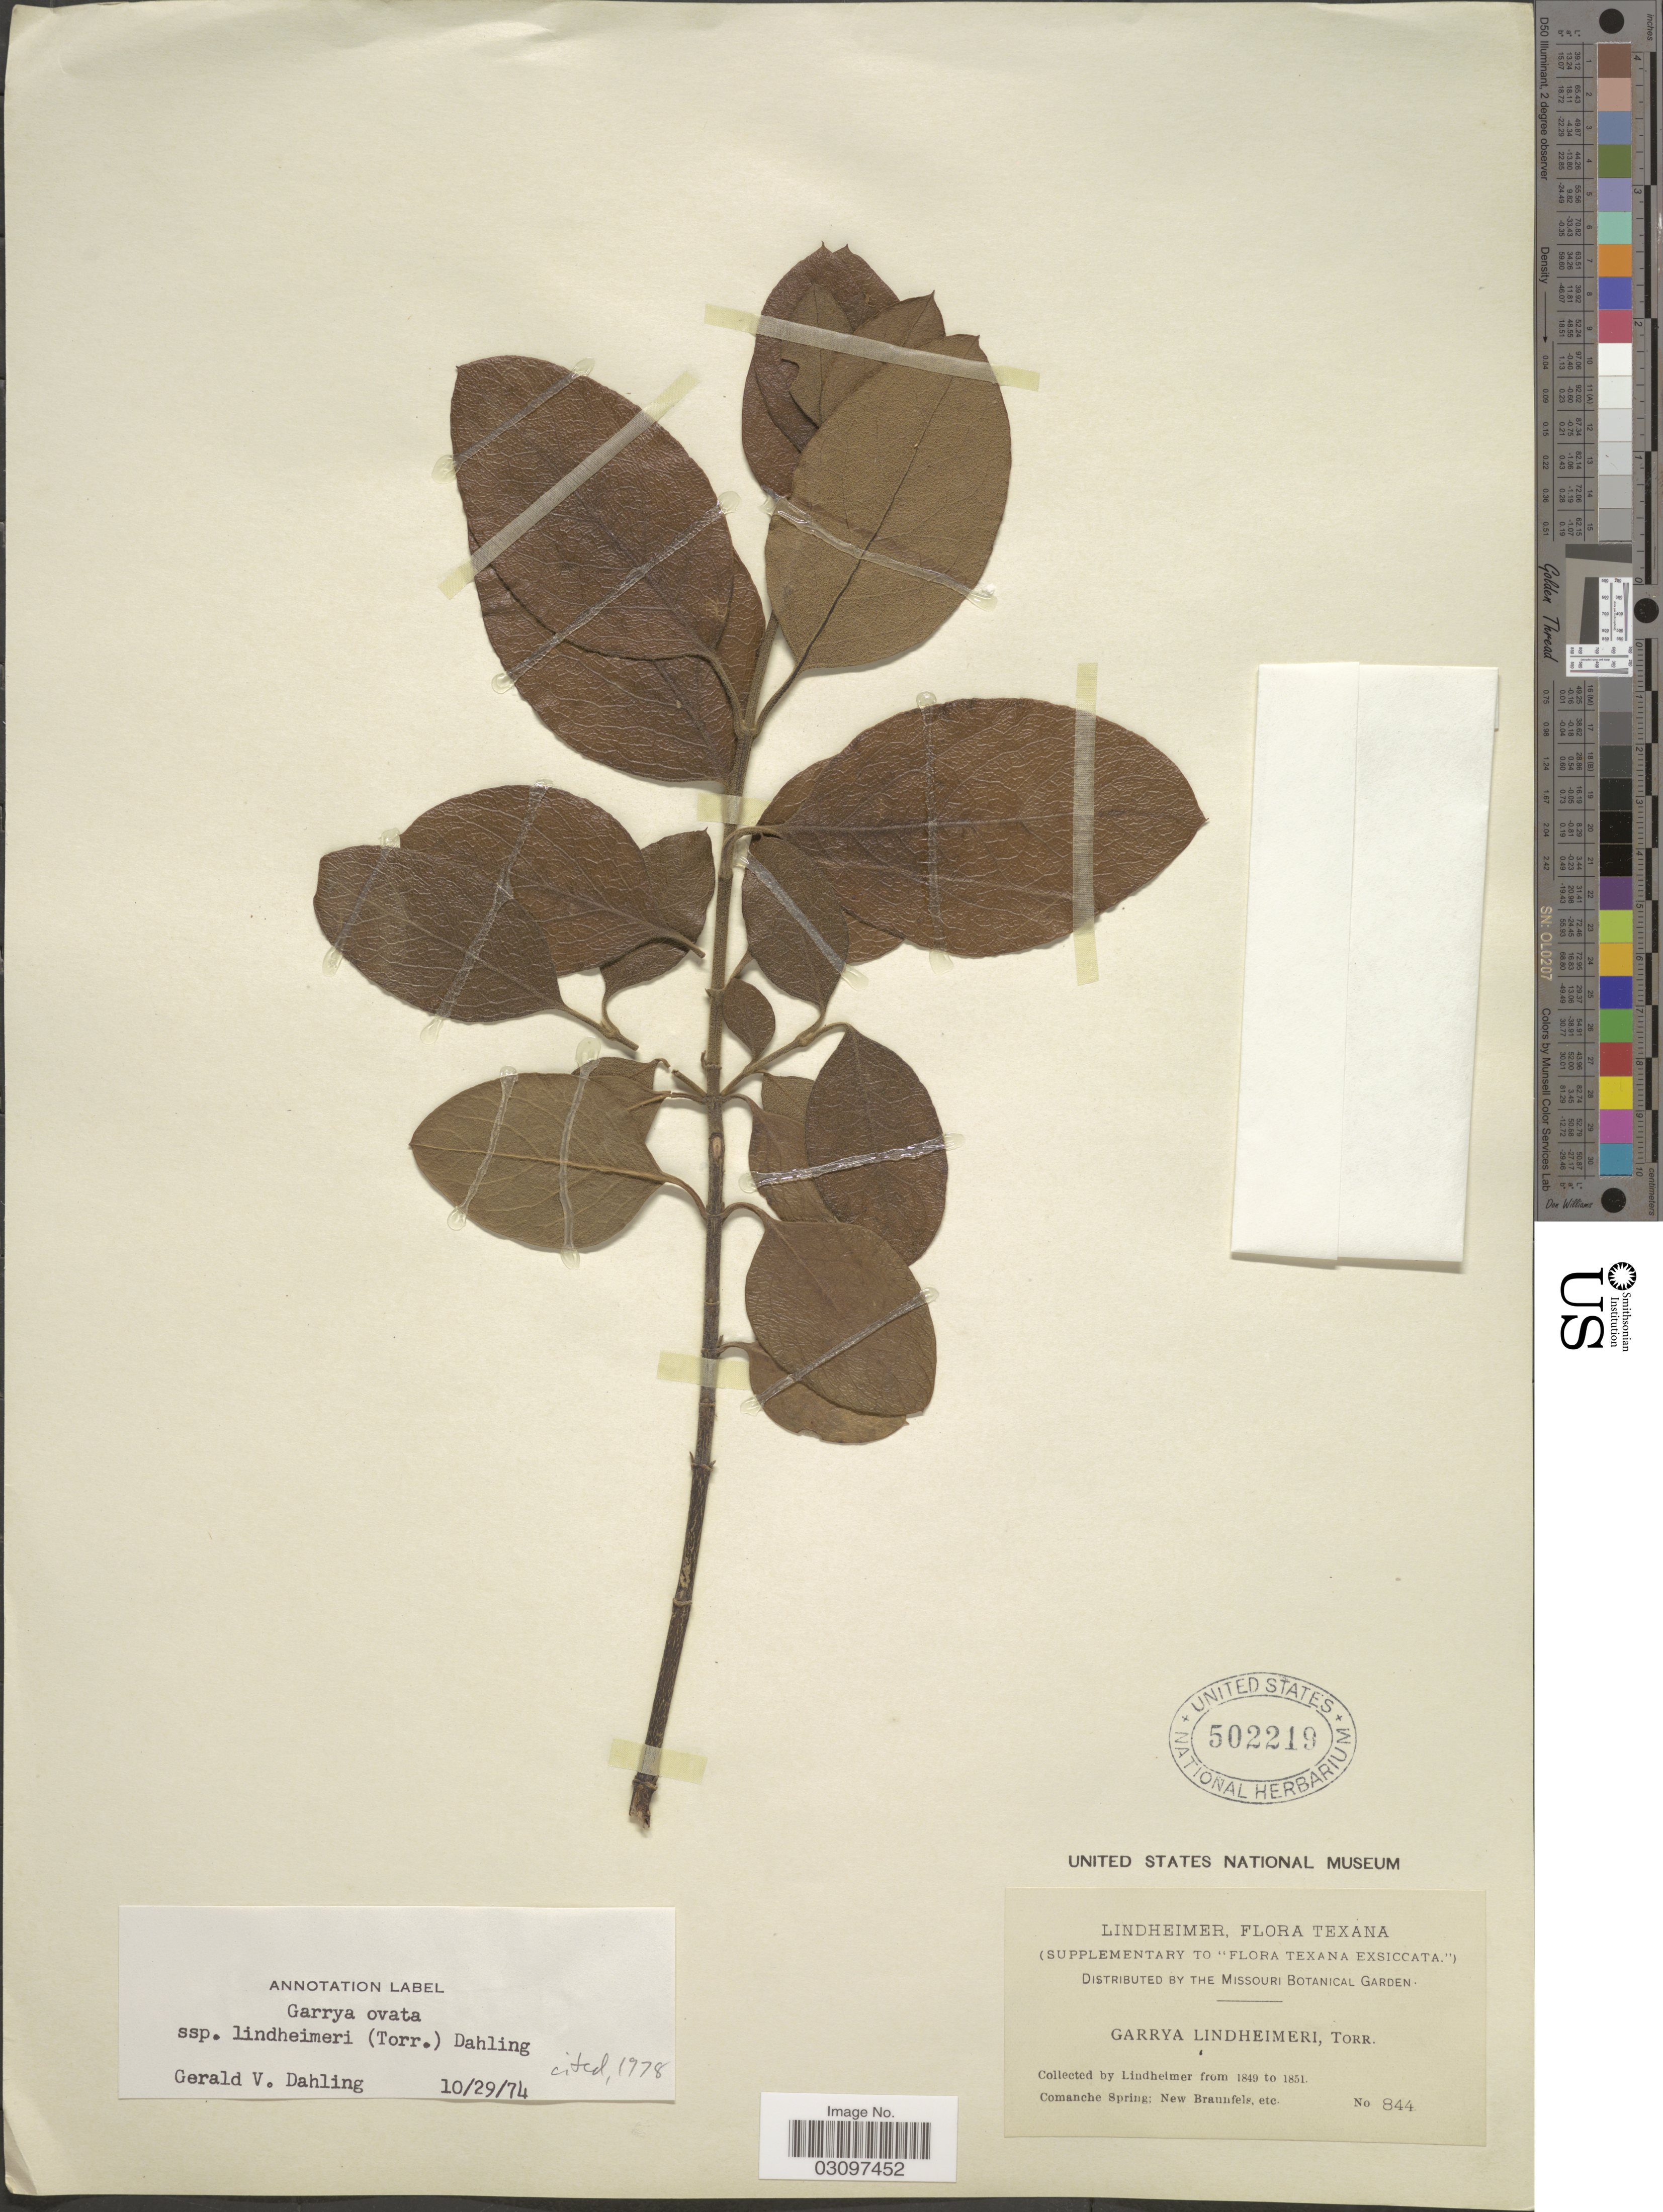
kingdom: Plantae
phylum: Tracheophyta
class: Magnoliopsida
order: Garryales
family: Garryaceae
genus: Garrya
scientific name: Garrya ovata subsp. lindheimeri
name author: (Torr.) Dahling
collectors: -. Lindheimer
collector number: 844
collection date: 1849/1851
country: United States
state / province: Texas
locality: Comanche Spring: New Braunfels, etc.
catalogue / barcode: US 502219